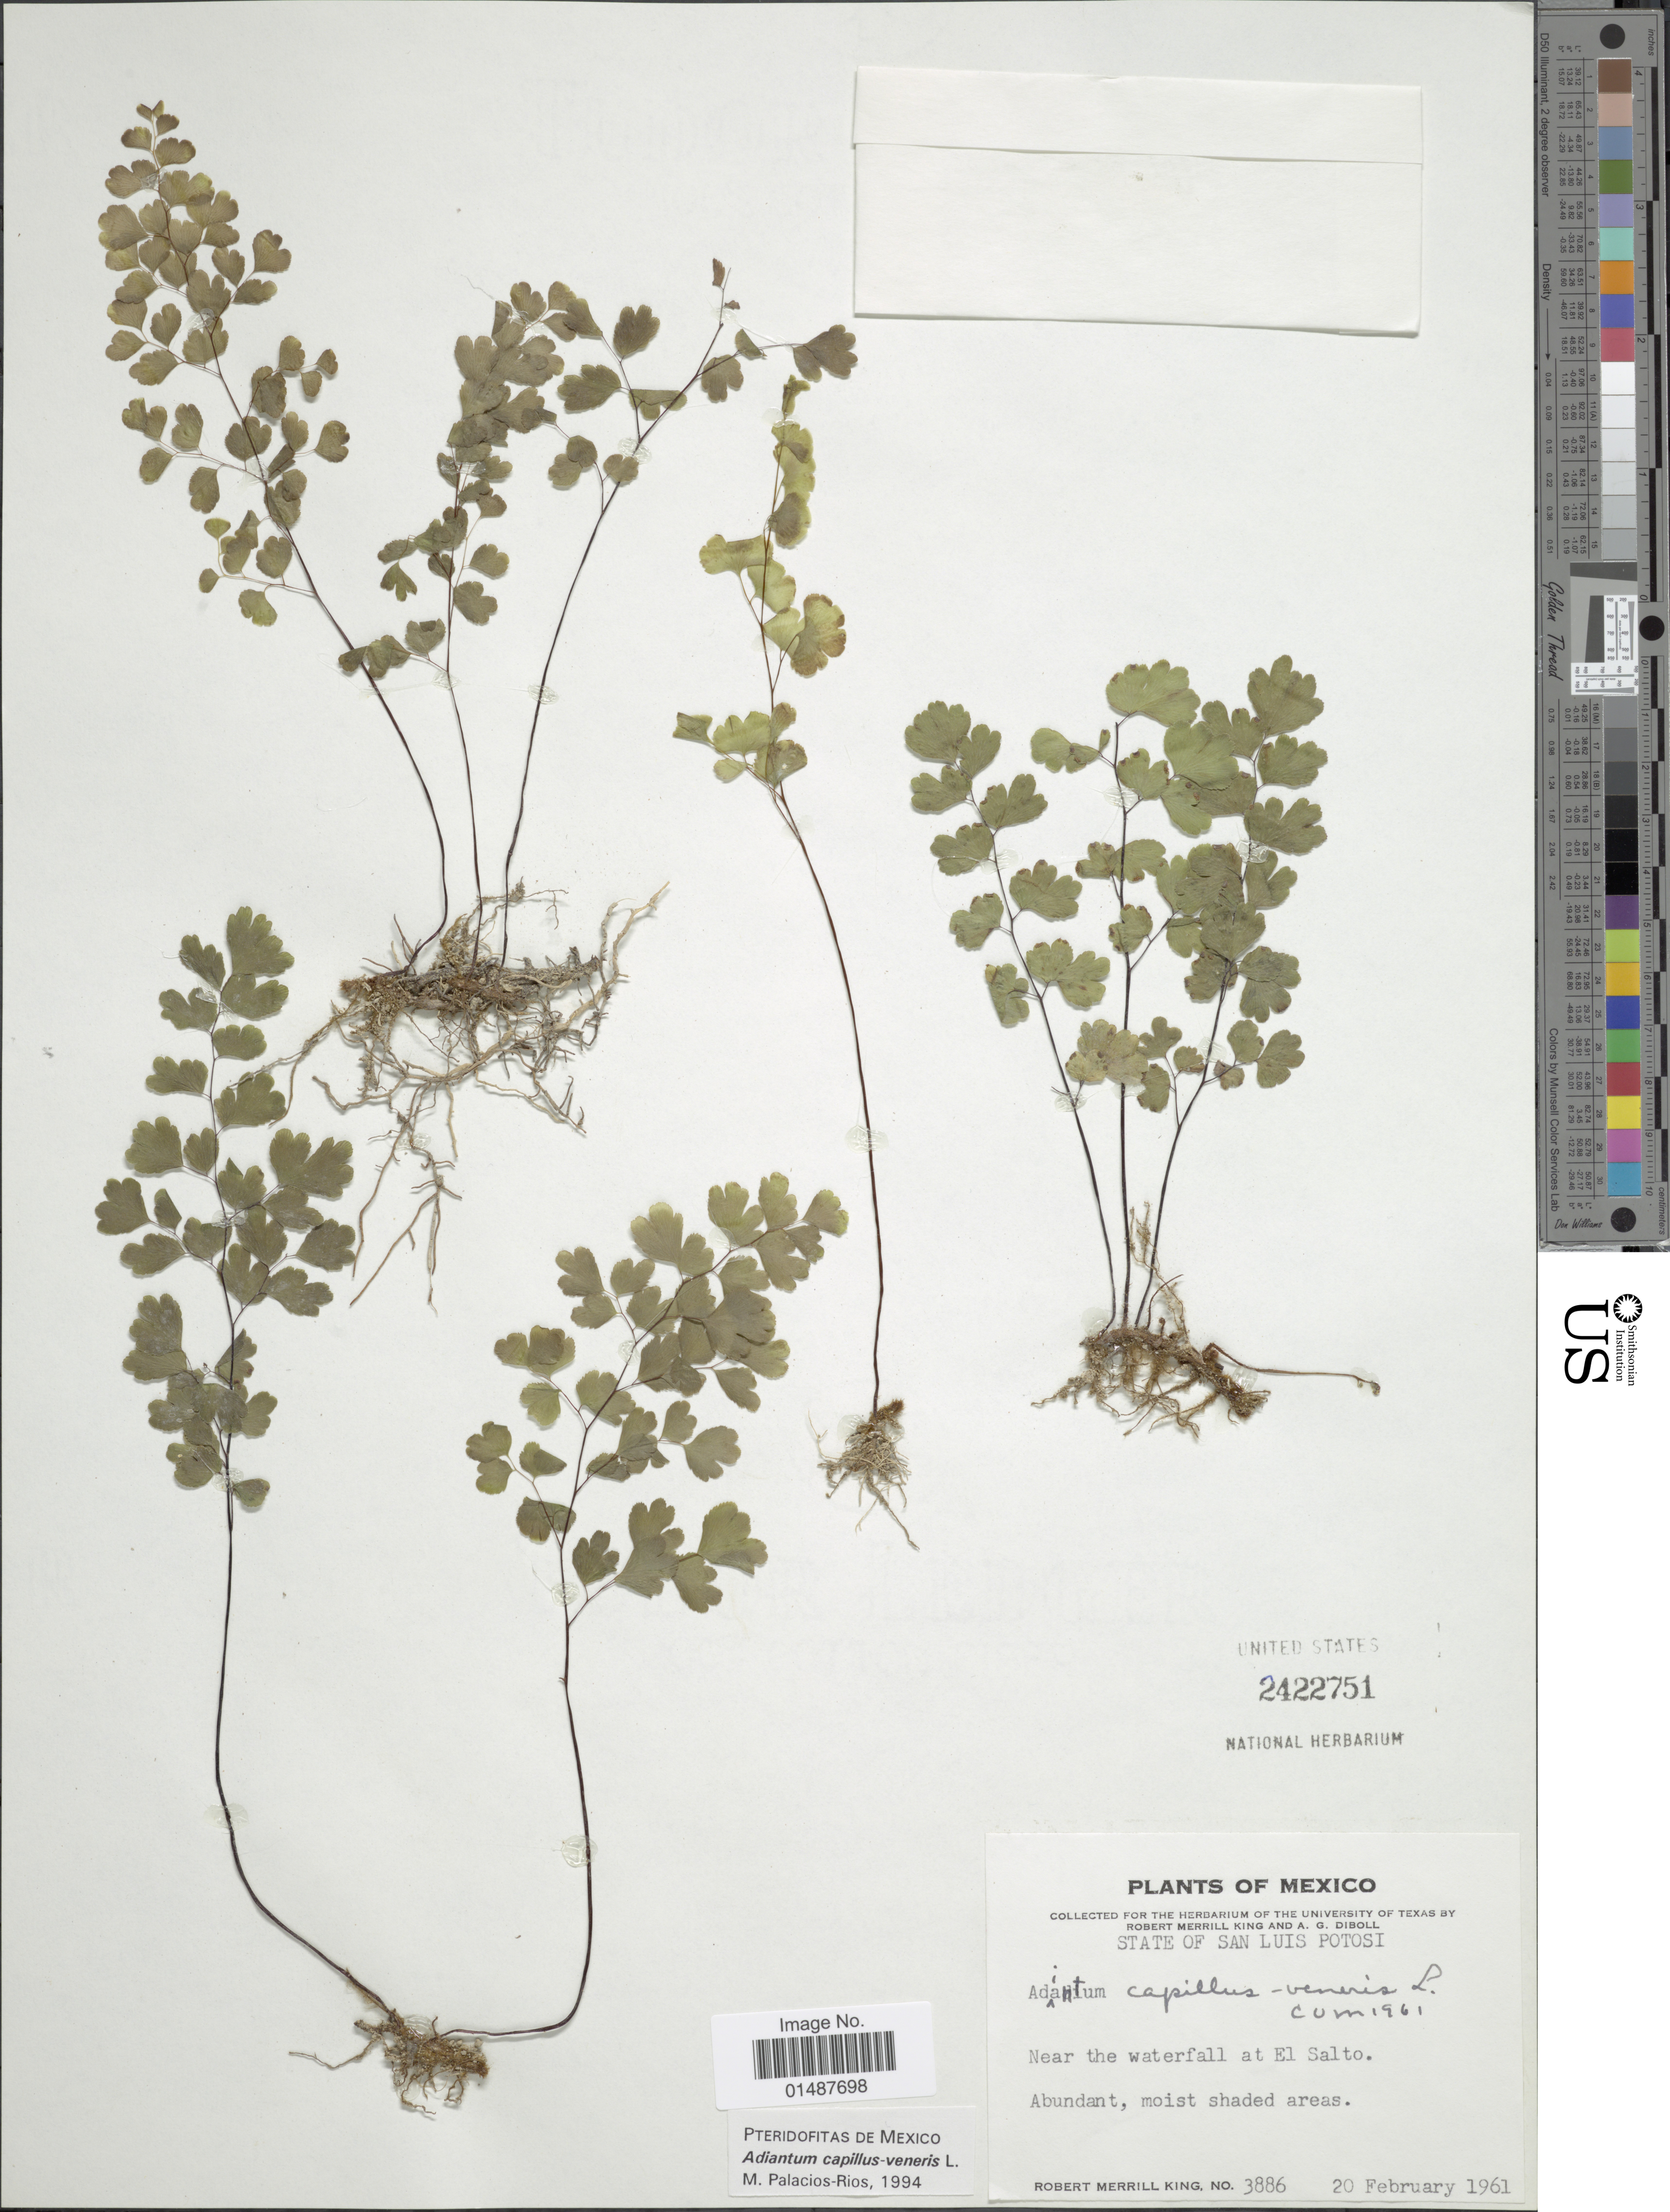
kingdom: Plantae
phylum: Tracheophyta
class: Polypodiopsida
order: Polypodiales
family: Pteridaceae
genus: Adiantum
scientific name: Adiantum capillus-veneris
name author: L.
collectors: R. M. King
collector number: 3886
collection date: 1961-02-20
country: Mexico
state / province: San Luis Potosí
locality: Near the waterfall at El Salto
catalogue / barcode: US 2422751